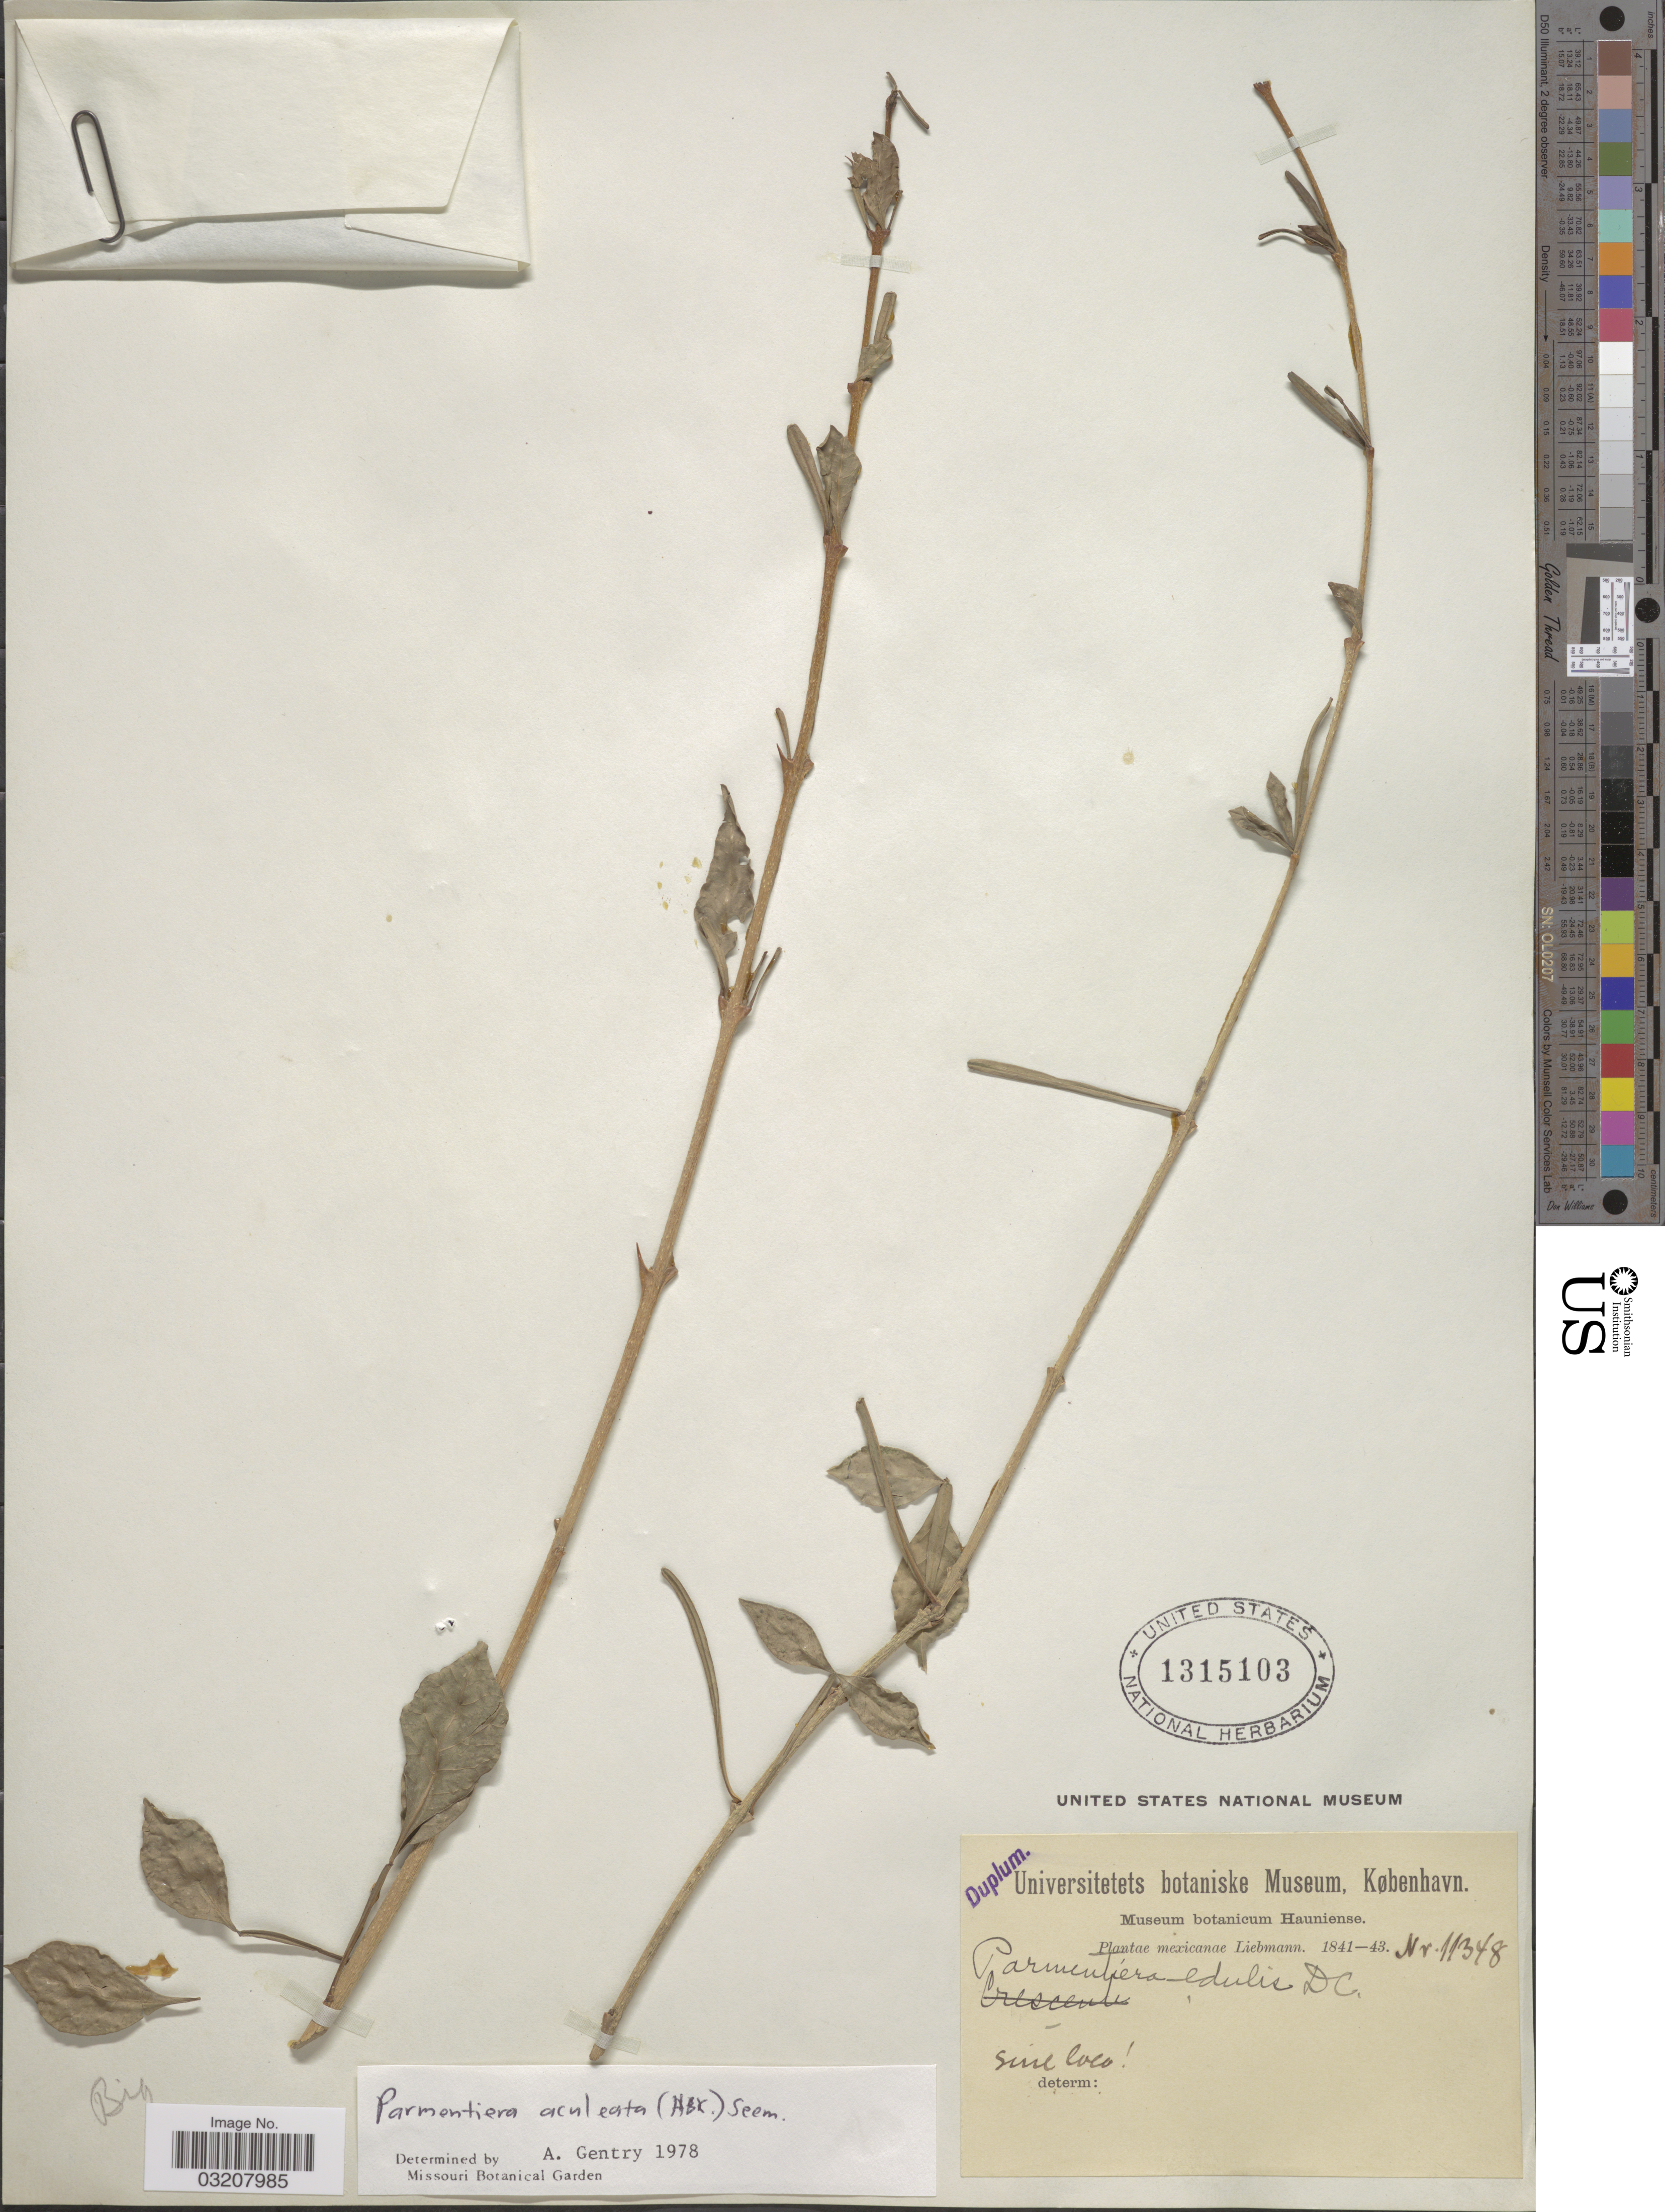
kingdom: Plantae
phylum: Tracheophyta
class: Magnoliopsida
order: Lamiales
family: Bignoniaceae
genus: Parmentiera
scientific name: Parmentiera aculeata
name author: (Kunth) Seem.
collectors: Liebmann, --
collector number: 11348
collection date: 1841/1843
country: Mexico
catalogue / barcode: US 1315103